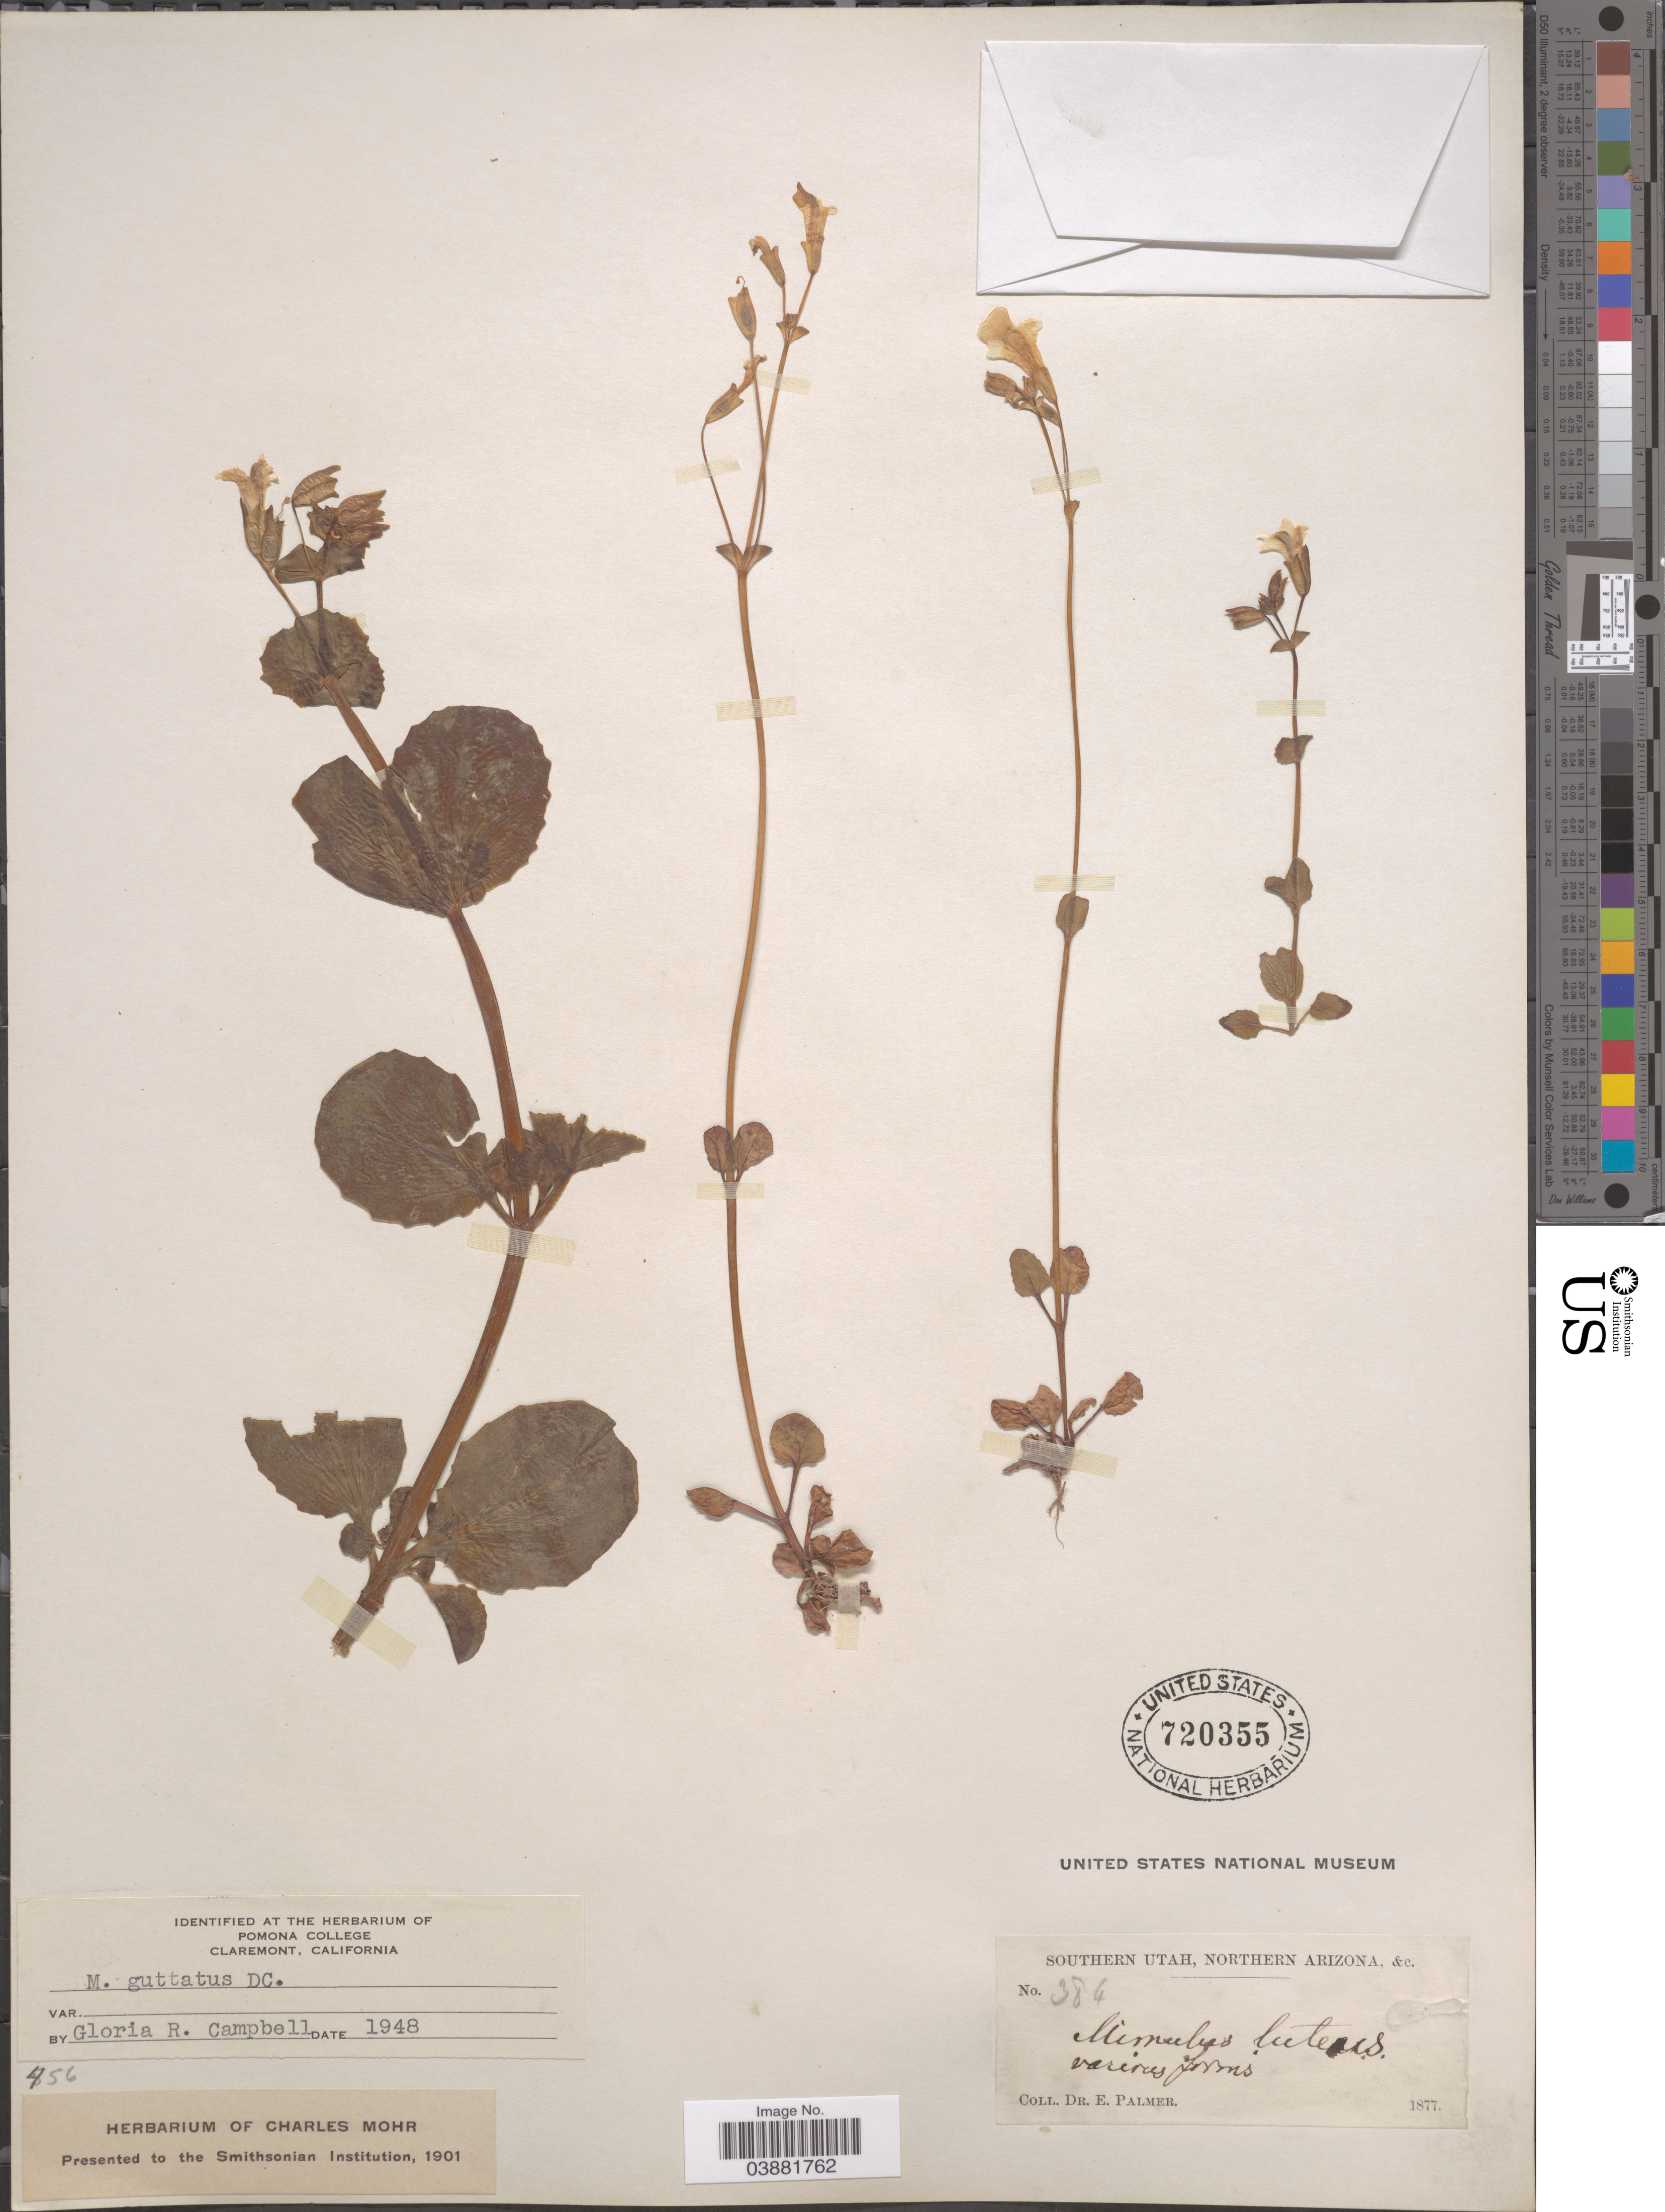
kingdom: Plantae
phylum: Tracheophyta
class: Magnoliopsida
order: Lamiales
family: Phrymaceae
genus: Mimulus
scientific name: Mimulus guttatus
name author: DC.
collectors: E. Palmer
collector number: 384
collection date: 1877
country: United States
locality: Southern Utah, Northern Arizona.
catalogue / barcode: US 720355